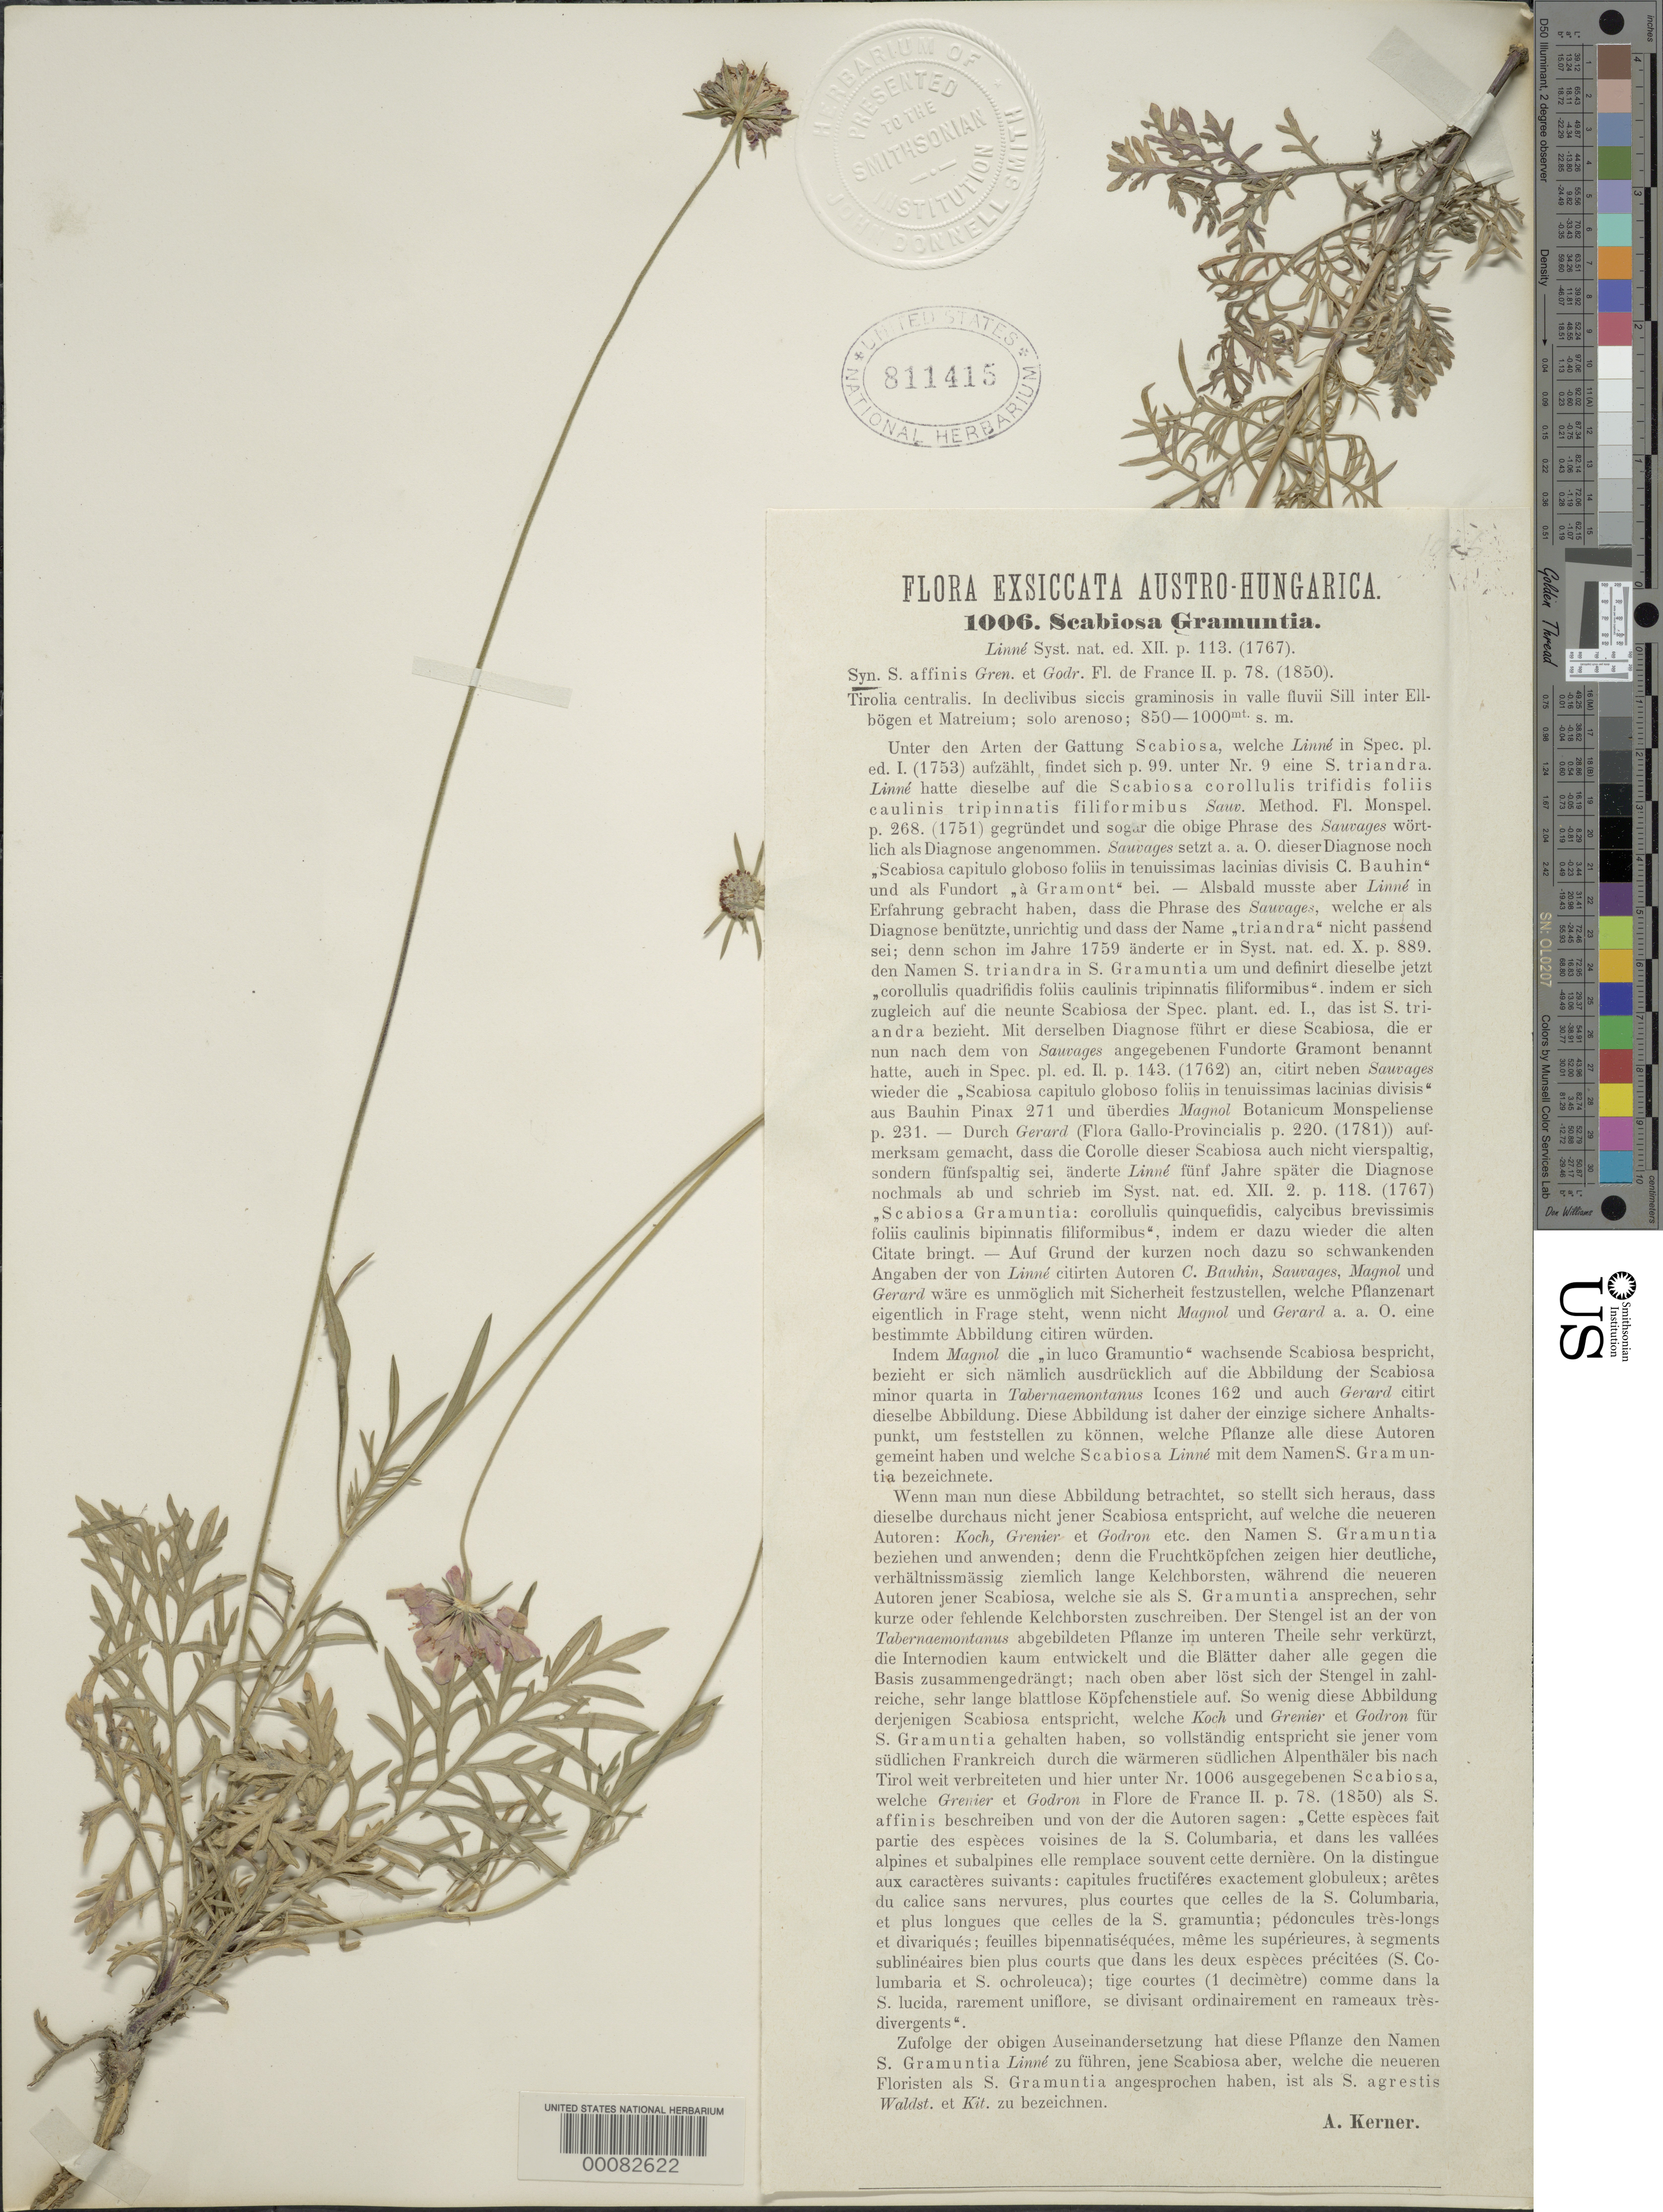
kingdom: Plantae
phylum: Tracheophyta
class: Magnoliopsida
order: Dipsacales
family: Caprifoliaceae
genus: Scabiosa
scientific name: Scabiosa gramuntia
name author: L.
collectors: A. Kerner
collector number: Exsic. Aust.-Hung.# 1006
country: Austria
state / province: Tirol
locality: Tirolia. [Country: Itay?]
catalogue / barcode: US 811415